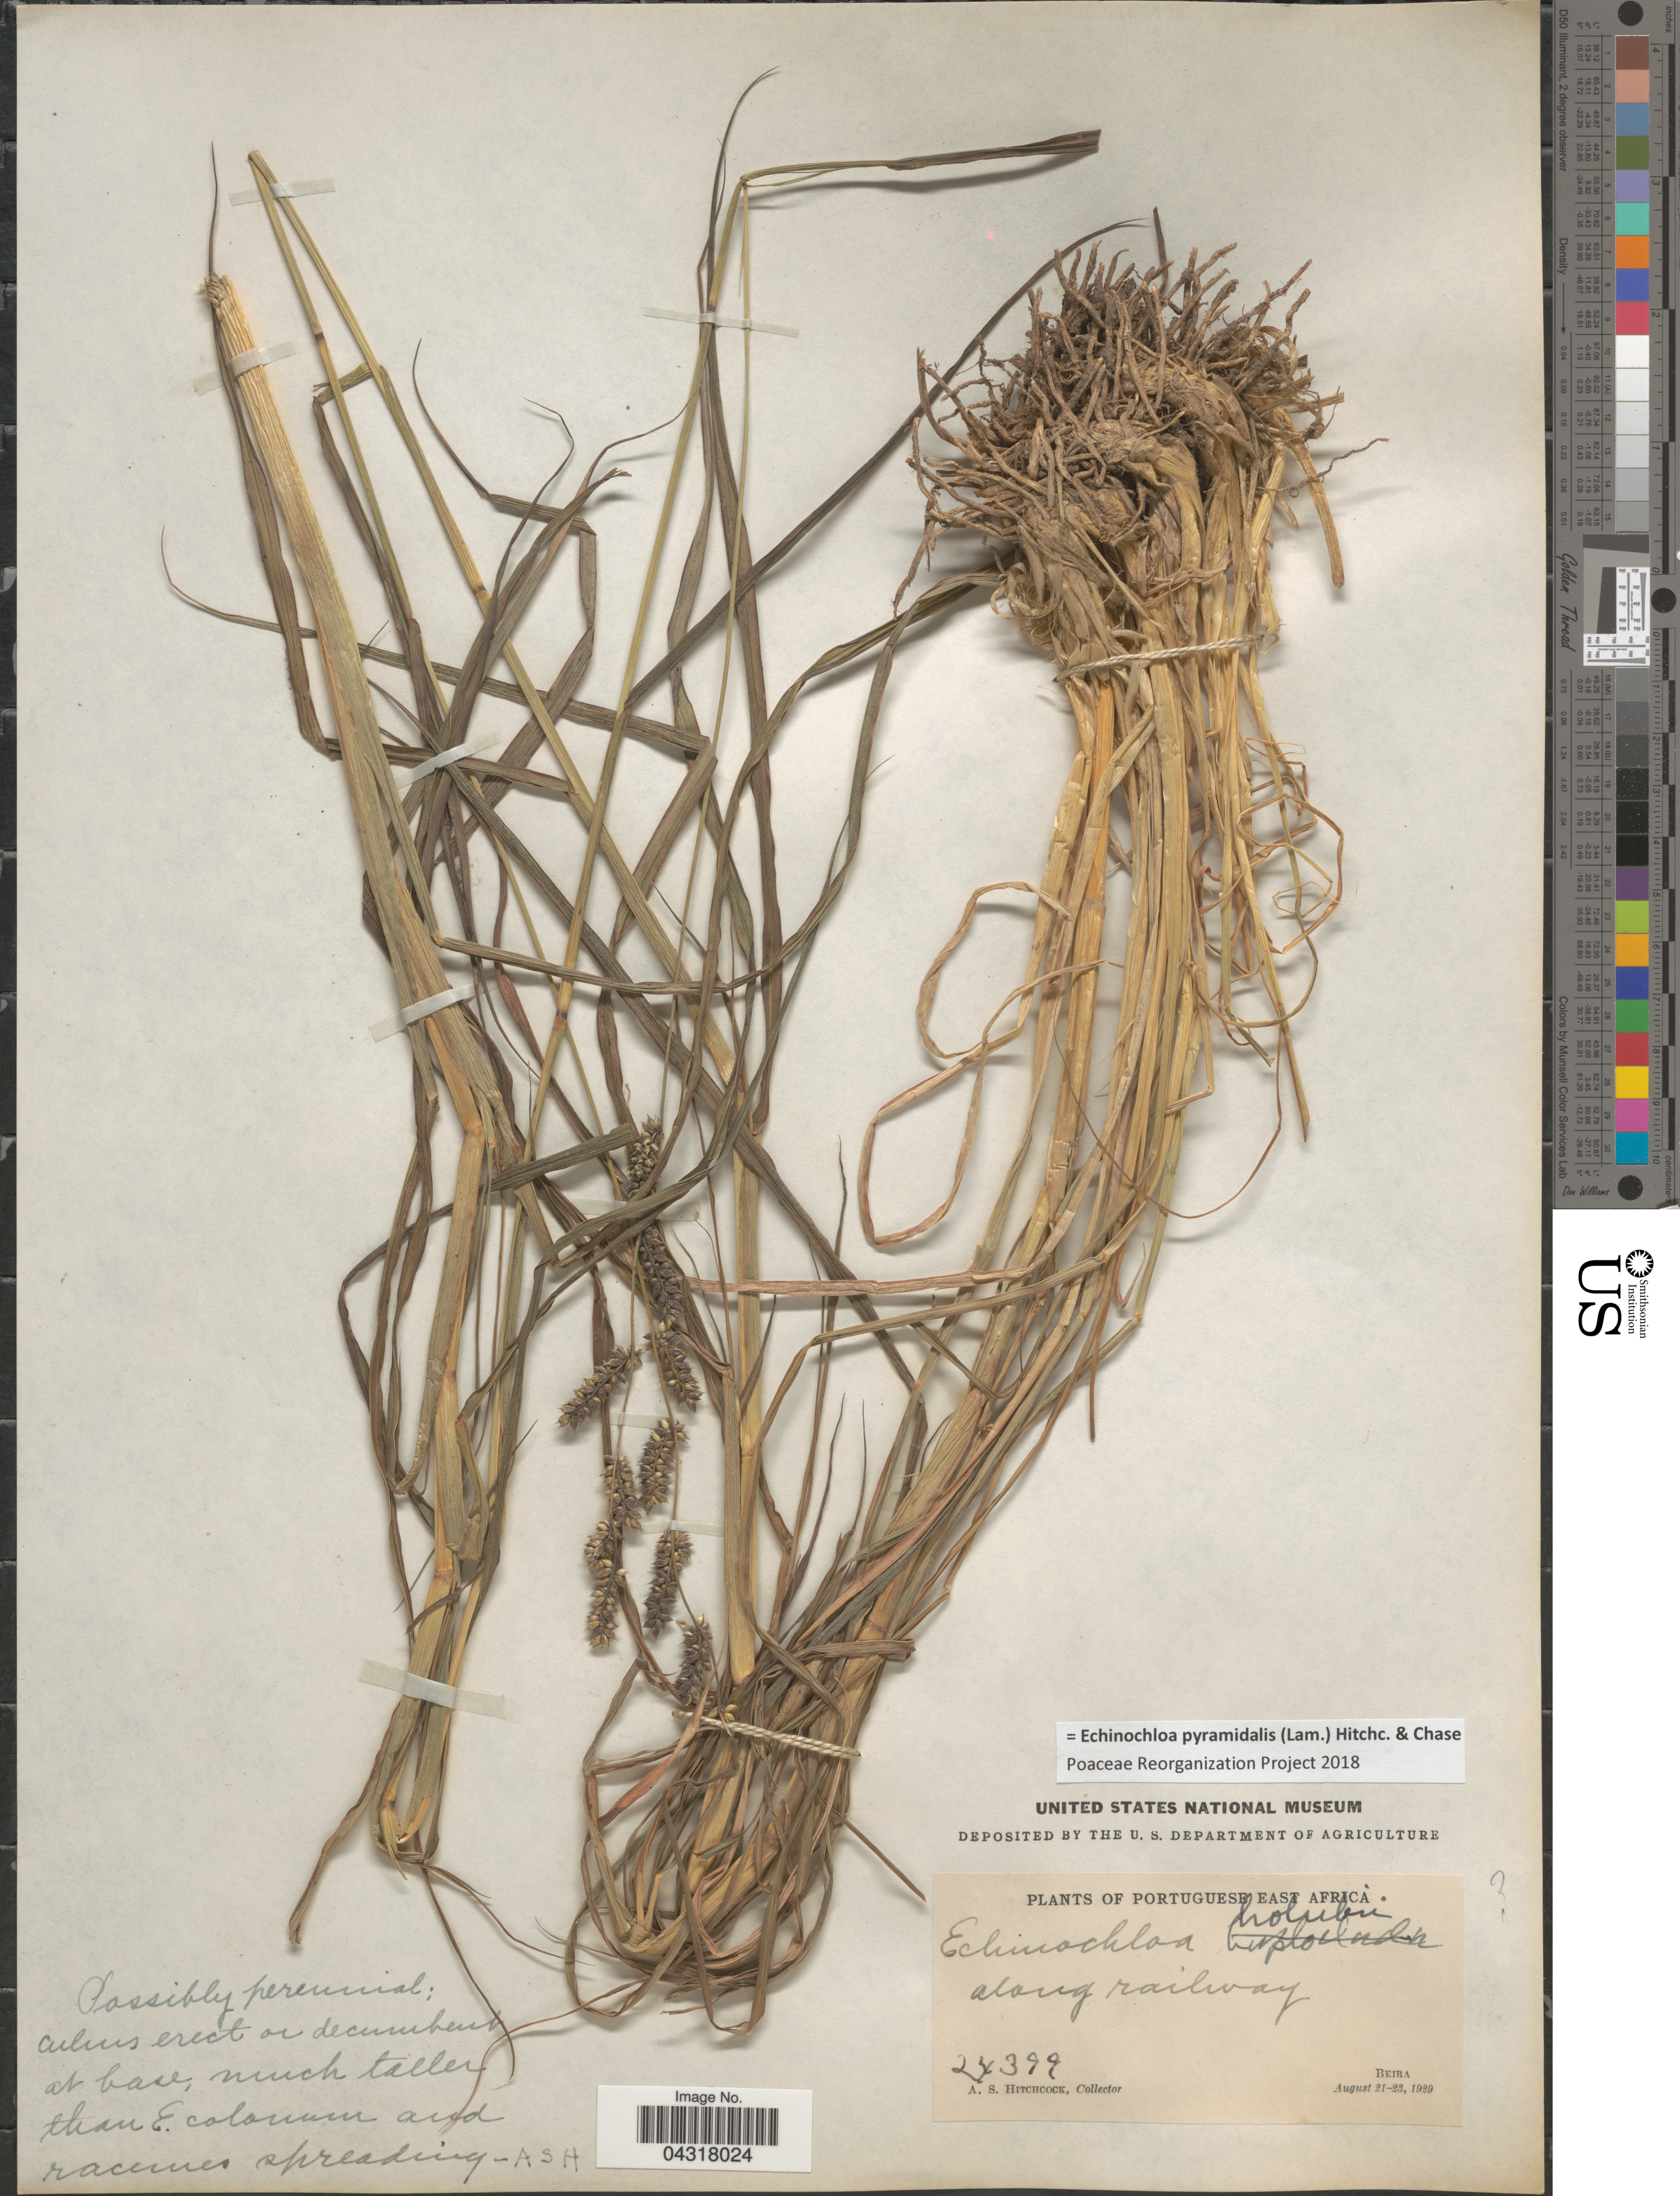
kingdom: Plantae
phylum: Tracheophyta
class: Liliopsida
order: Poales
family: Poaceae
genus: Echinochloa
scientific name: Echinochloa pyramidalis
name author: (Lam.) Hitchc. & Chase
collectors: A. S. Hitchcock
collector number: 24399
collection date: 1929-08-21/1929-08-23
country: Mozambique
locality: Portuguese East Africa. Along railway. Beira.